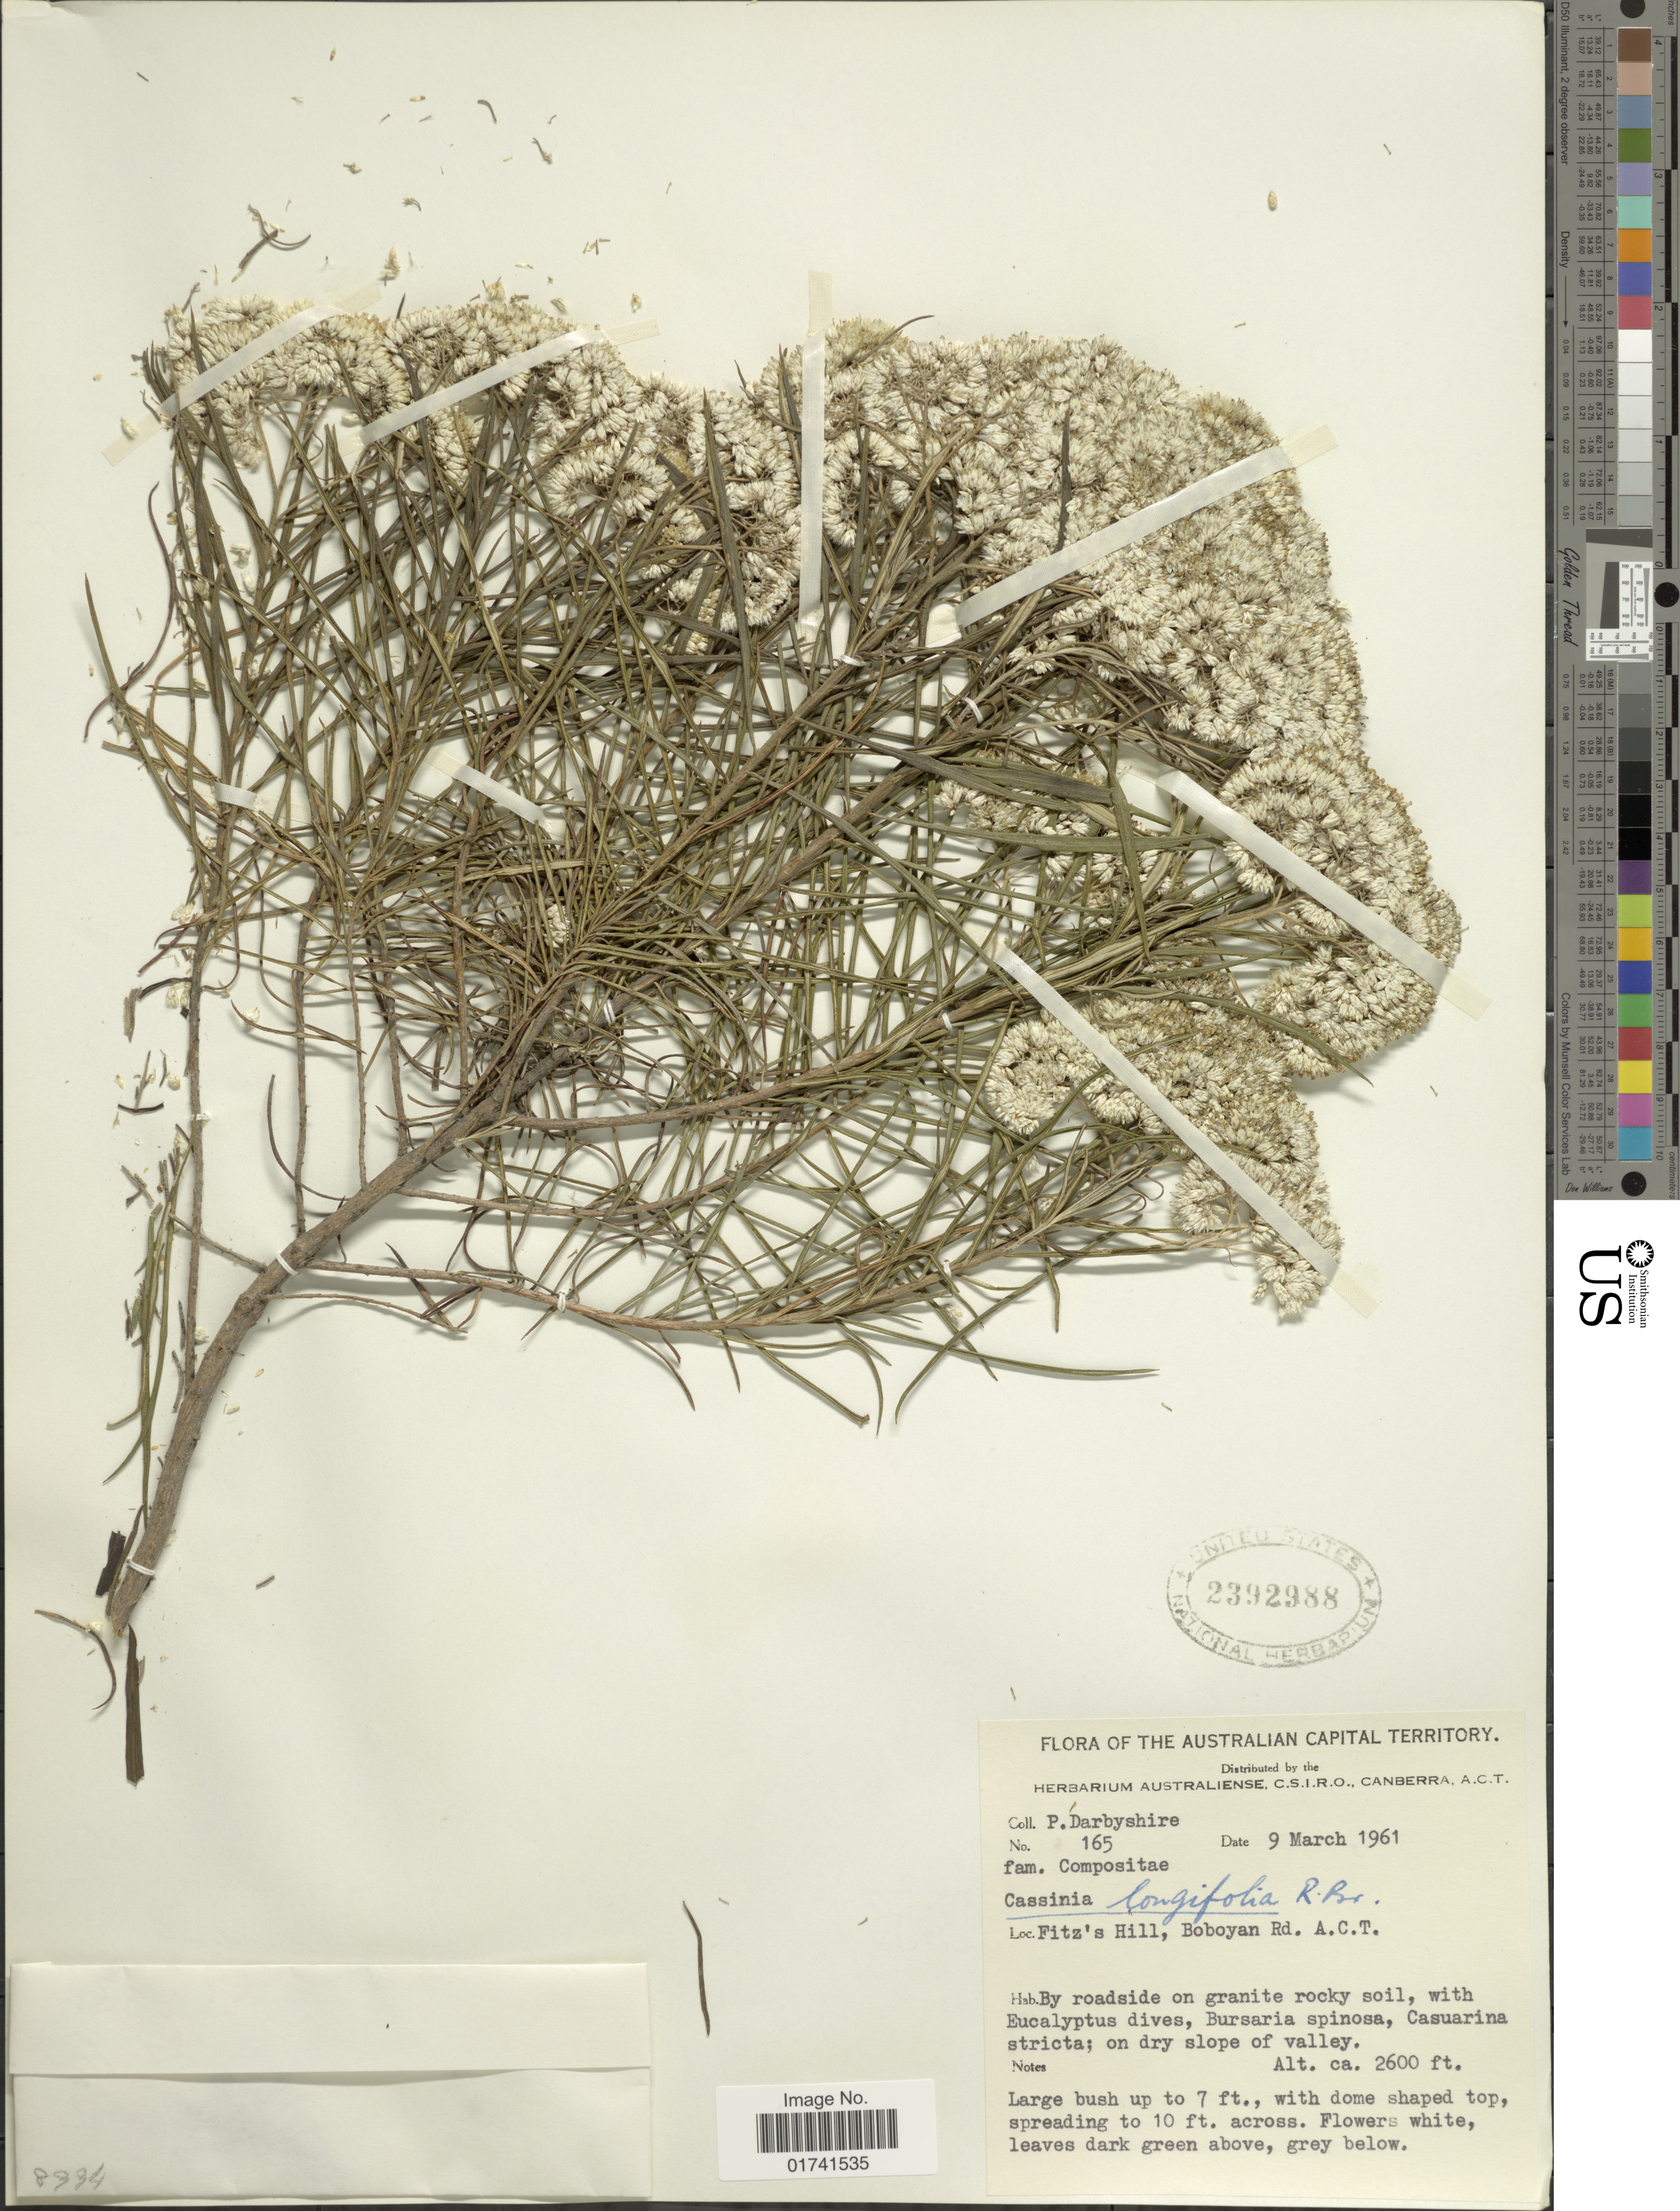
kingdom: Plantae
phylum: Tracheophyta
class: Magnoliopsida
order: Asterales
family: Asteraceae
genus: Cassinia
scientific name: Cassinia longifolia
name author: R. Br.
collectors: P. Darbyshire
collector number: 165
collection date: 1961-03-09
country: Australia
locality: Australian Capital Territory, Fitz's Hill, Boboyan Rd. A.C.T.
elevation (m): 792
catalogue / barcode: US 2392988